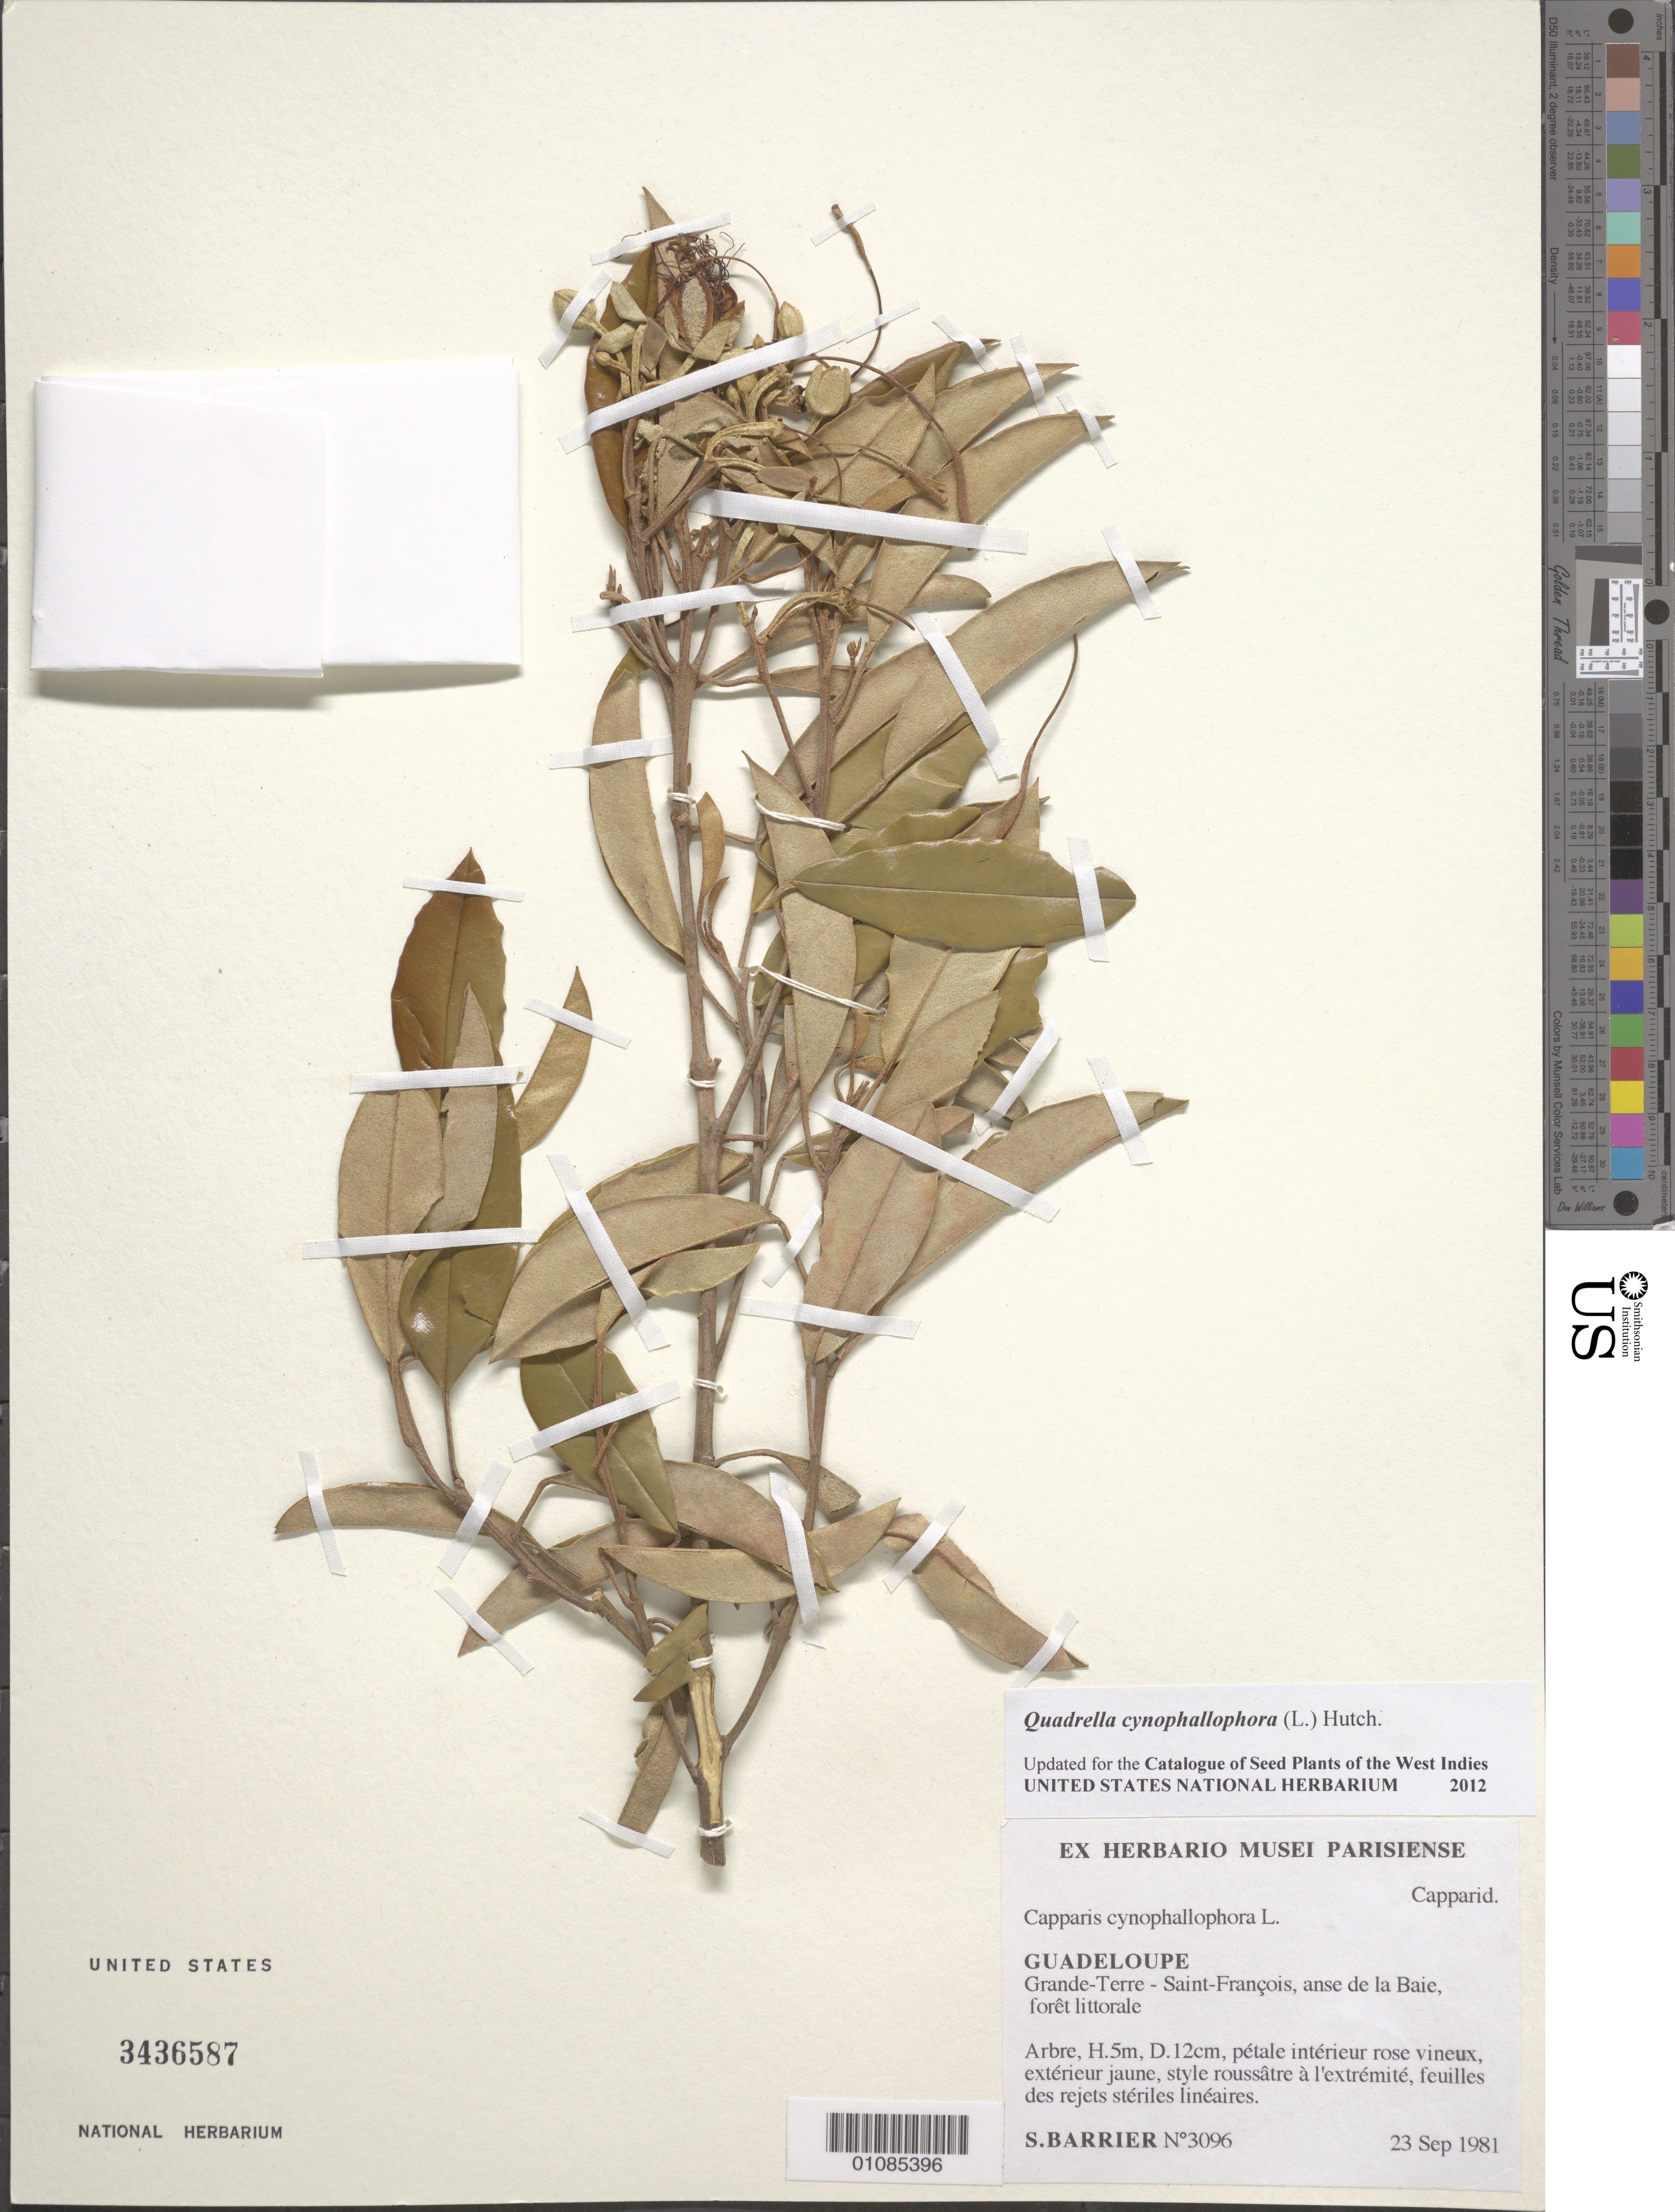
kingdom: Plantae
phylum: Tracheophyta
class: Magnoliopsida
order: Brassicales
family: Capparaceae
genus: Quadrella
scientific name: Quadrella cynophallophora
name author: (L.) Hutch.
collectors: S. Barrier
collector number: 3096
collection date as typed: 23 Sep 1981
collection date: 1981-09-23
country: Guadeloupe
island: Grande Terre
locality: Saint Francois, anse de la Baie, foret littorale.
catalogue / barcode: US 3436587